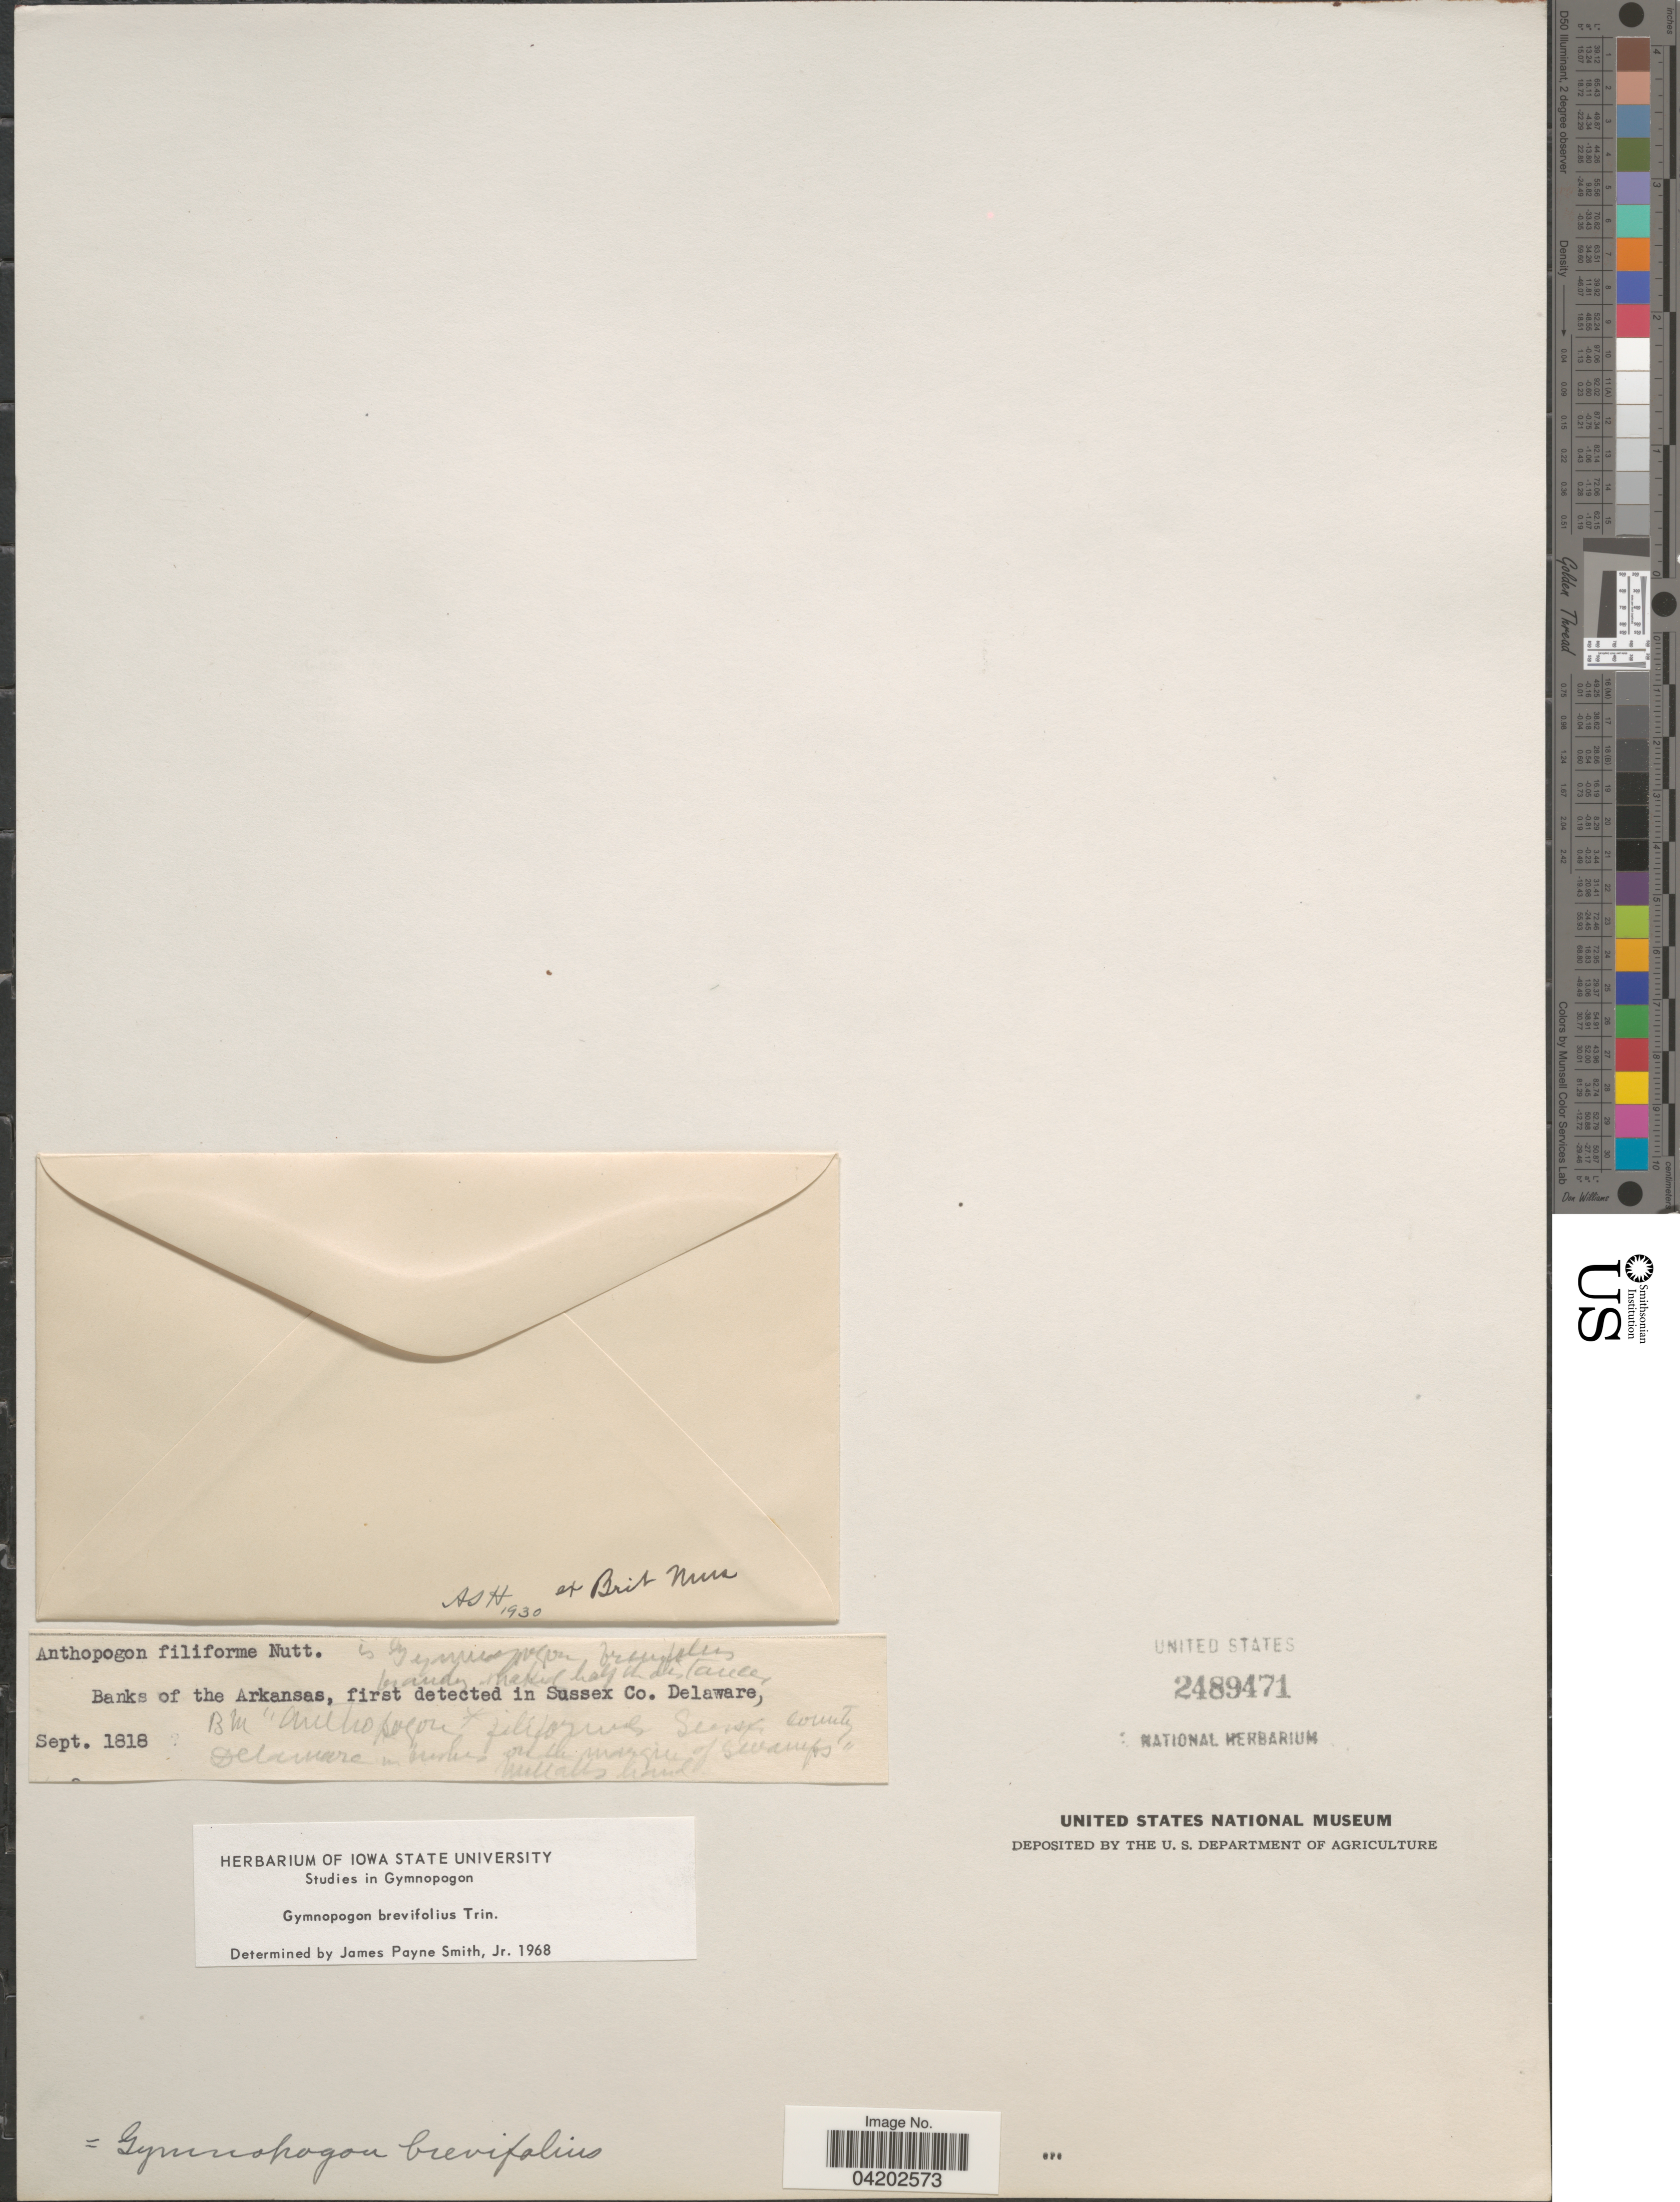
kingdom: Plantae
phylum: Tracheophyta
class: Liliopsida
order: Poales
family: Poaceae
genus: Gymnopogon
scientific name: Gymnopogon brevifolius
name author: Trin.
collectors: A. H.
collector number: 1930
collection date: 1818-09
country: United States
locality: Banks of the Arkansas, first detected in Sussex Co. Delaware.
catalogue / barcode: US 2489471